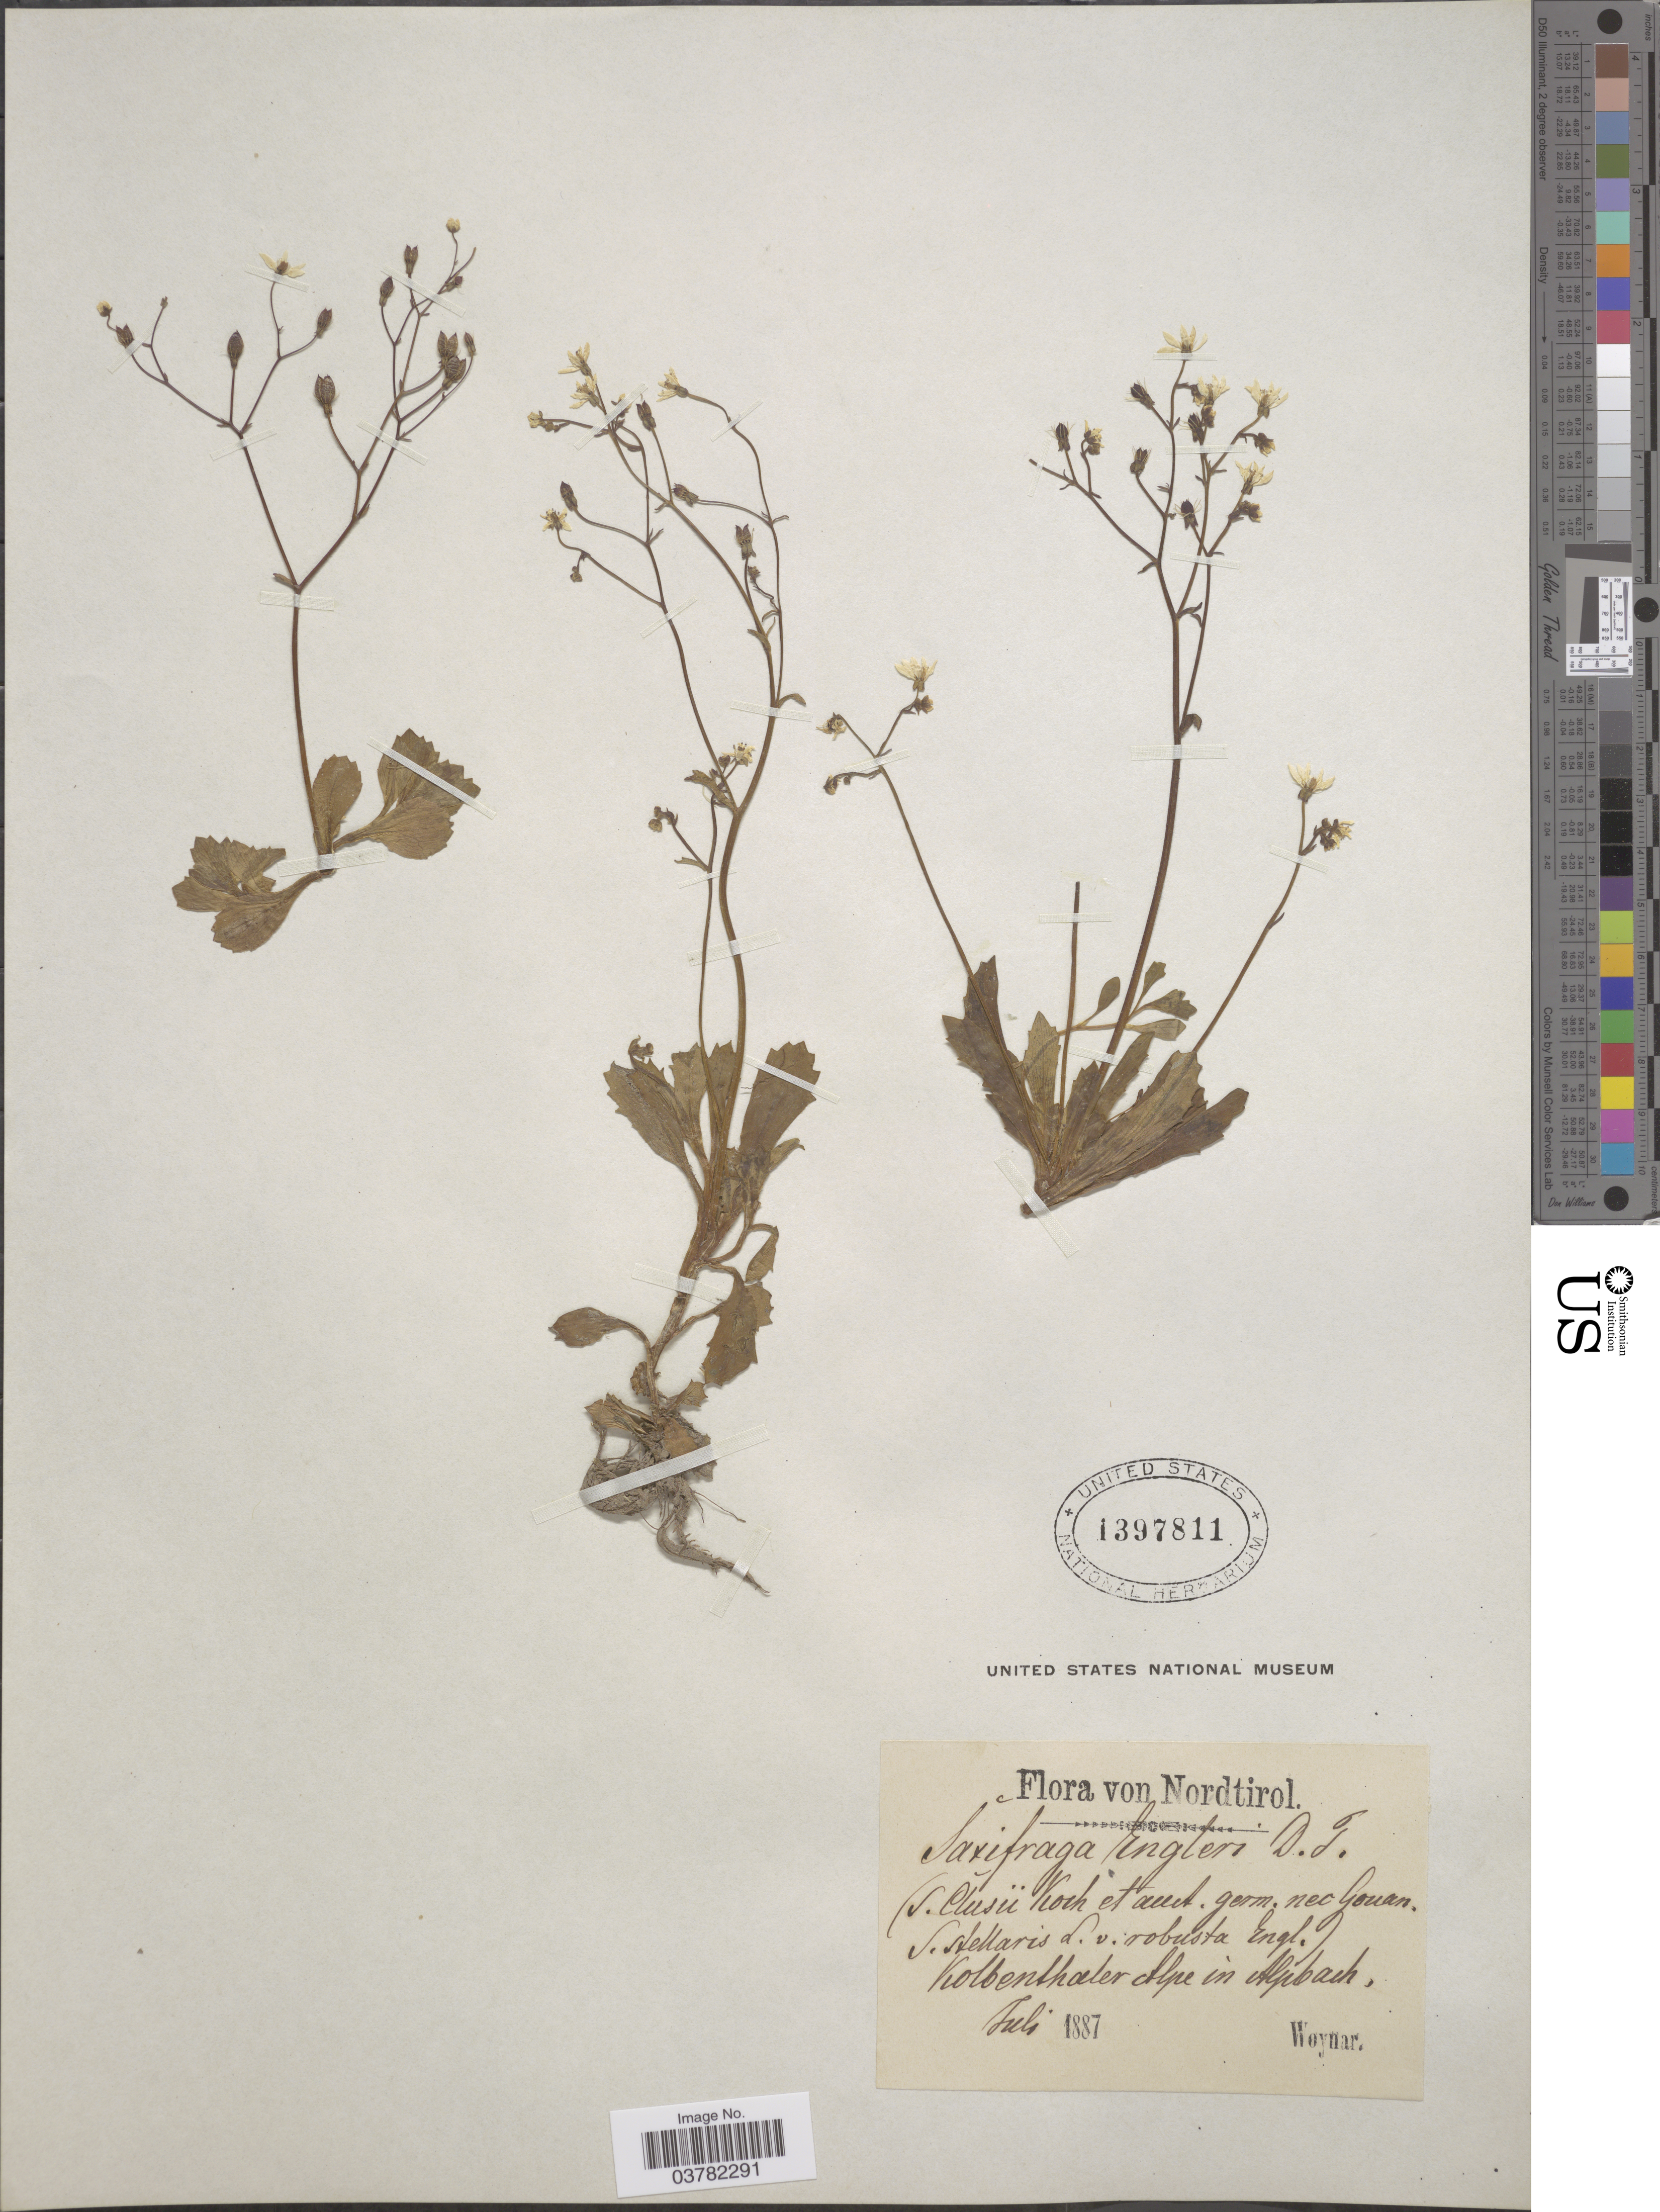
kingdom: Plantae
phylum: Tracheophyta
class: Magnoliopsida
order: Saxifragales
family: Saxifragaceae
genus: Micranthes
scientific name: Micranthes stellaris subsp. robusta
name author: (Engl.) Gornall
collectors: -. Woynar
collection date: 1887-07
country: Austria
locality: Nordtirol. Kolbenthaler Alpe in Alpbach.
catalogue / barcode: US 1397811